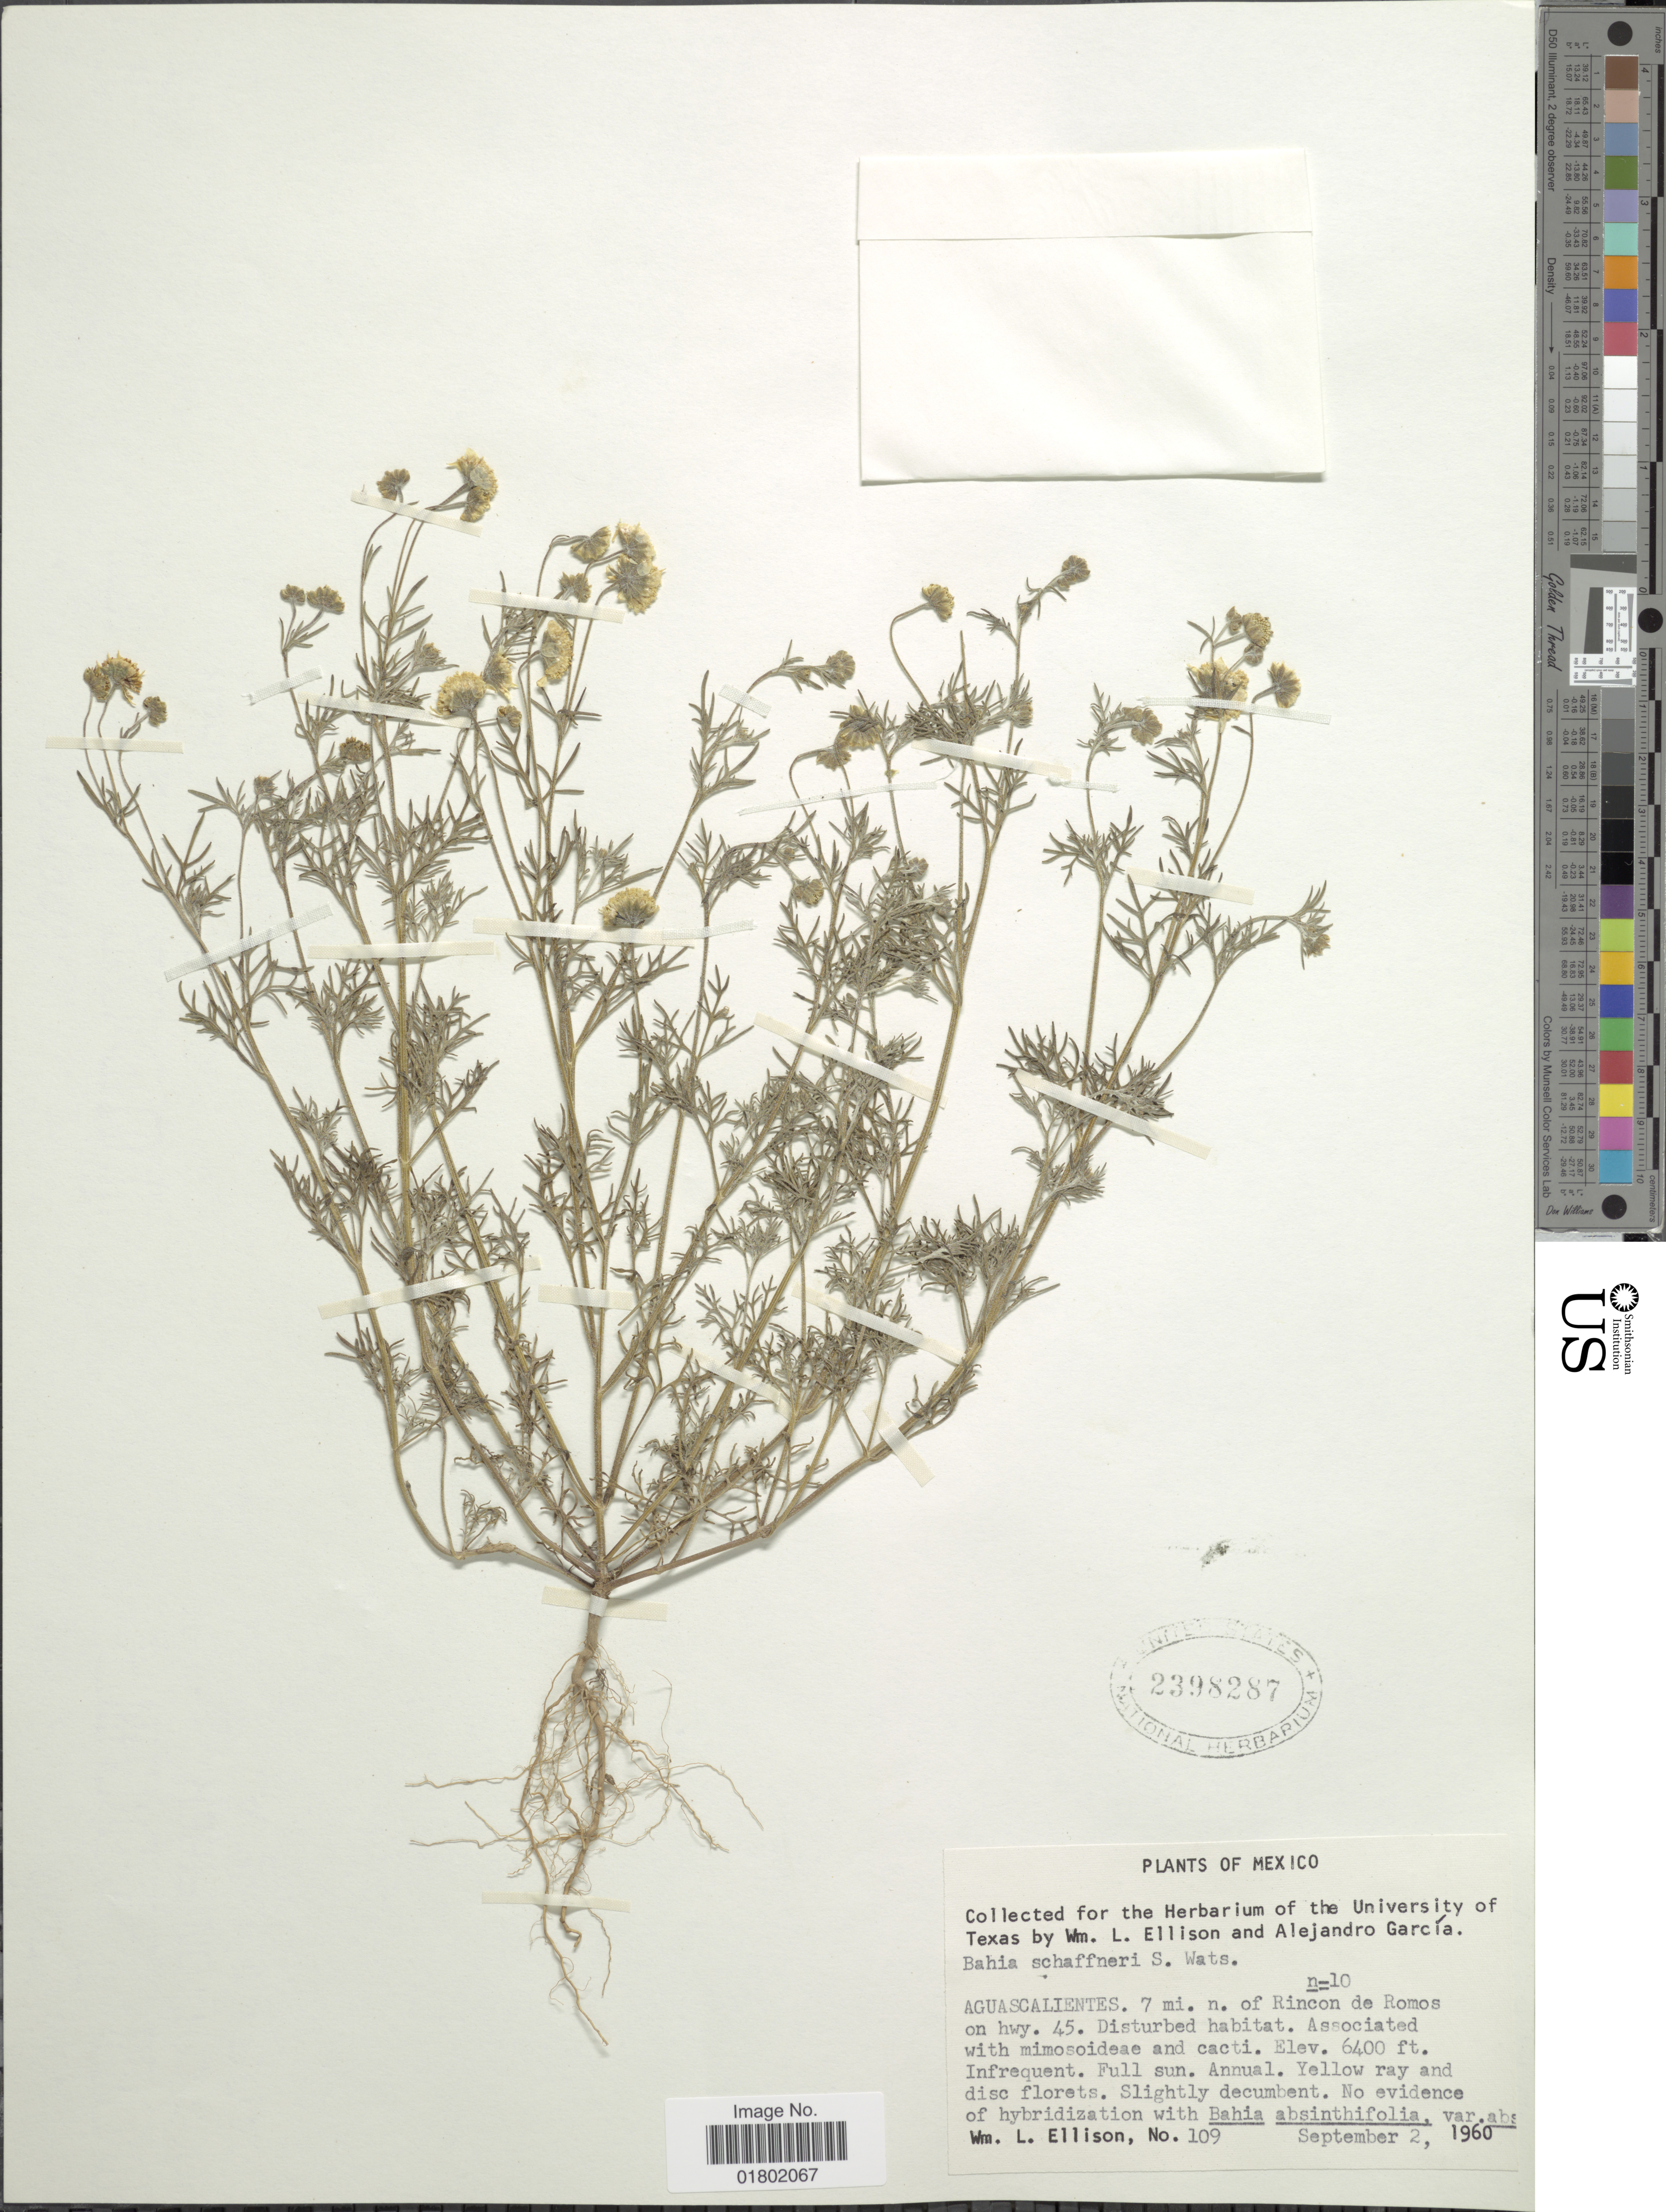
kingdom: Plantae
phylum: Tracheophyta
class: Magnoliopsida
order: Asterales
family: Asteraceae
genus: Bahia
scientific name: Bahia schaffneri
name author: S. Watson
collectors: W. L. Ellison & A. García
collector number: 109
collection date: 1960-09-02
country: Mexico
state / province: Aguascalientes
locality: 7 mi. n. of Rincon de Romos on hwy. 45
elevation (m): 1951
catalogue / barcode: US 2398287